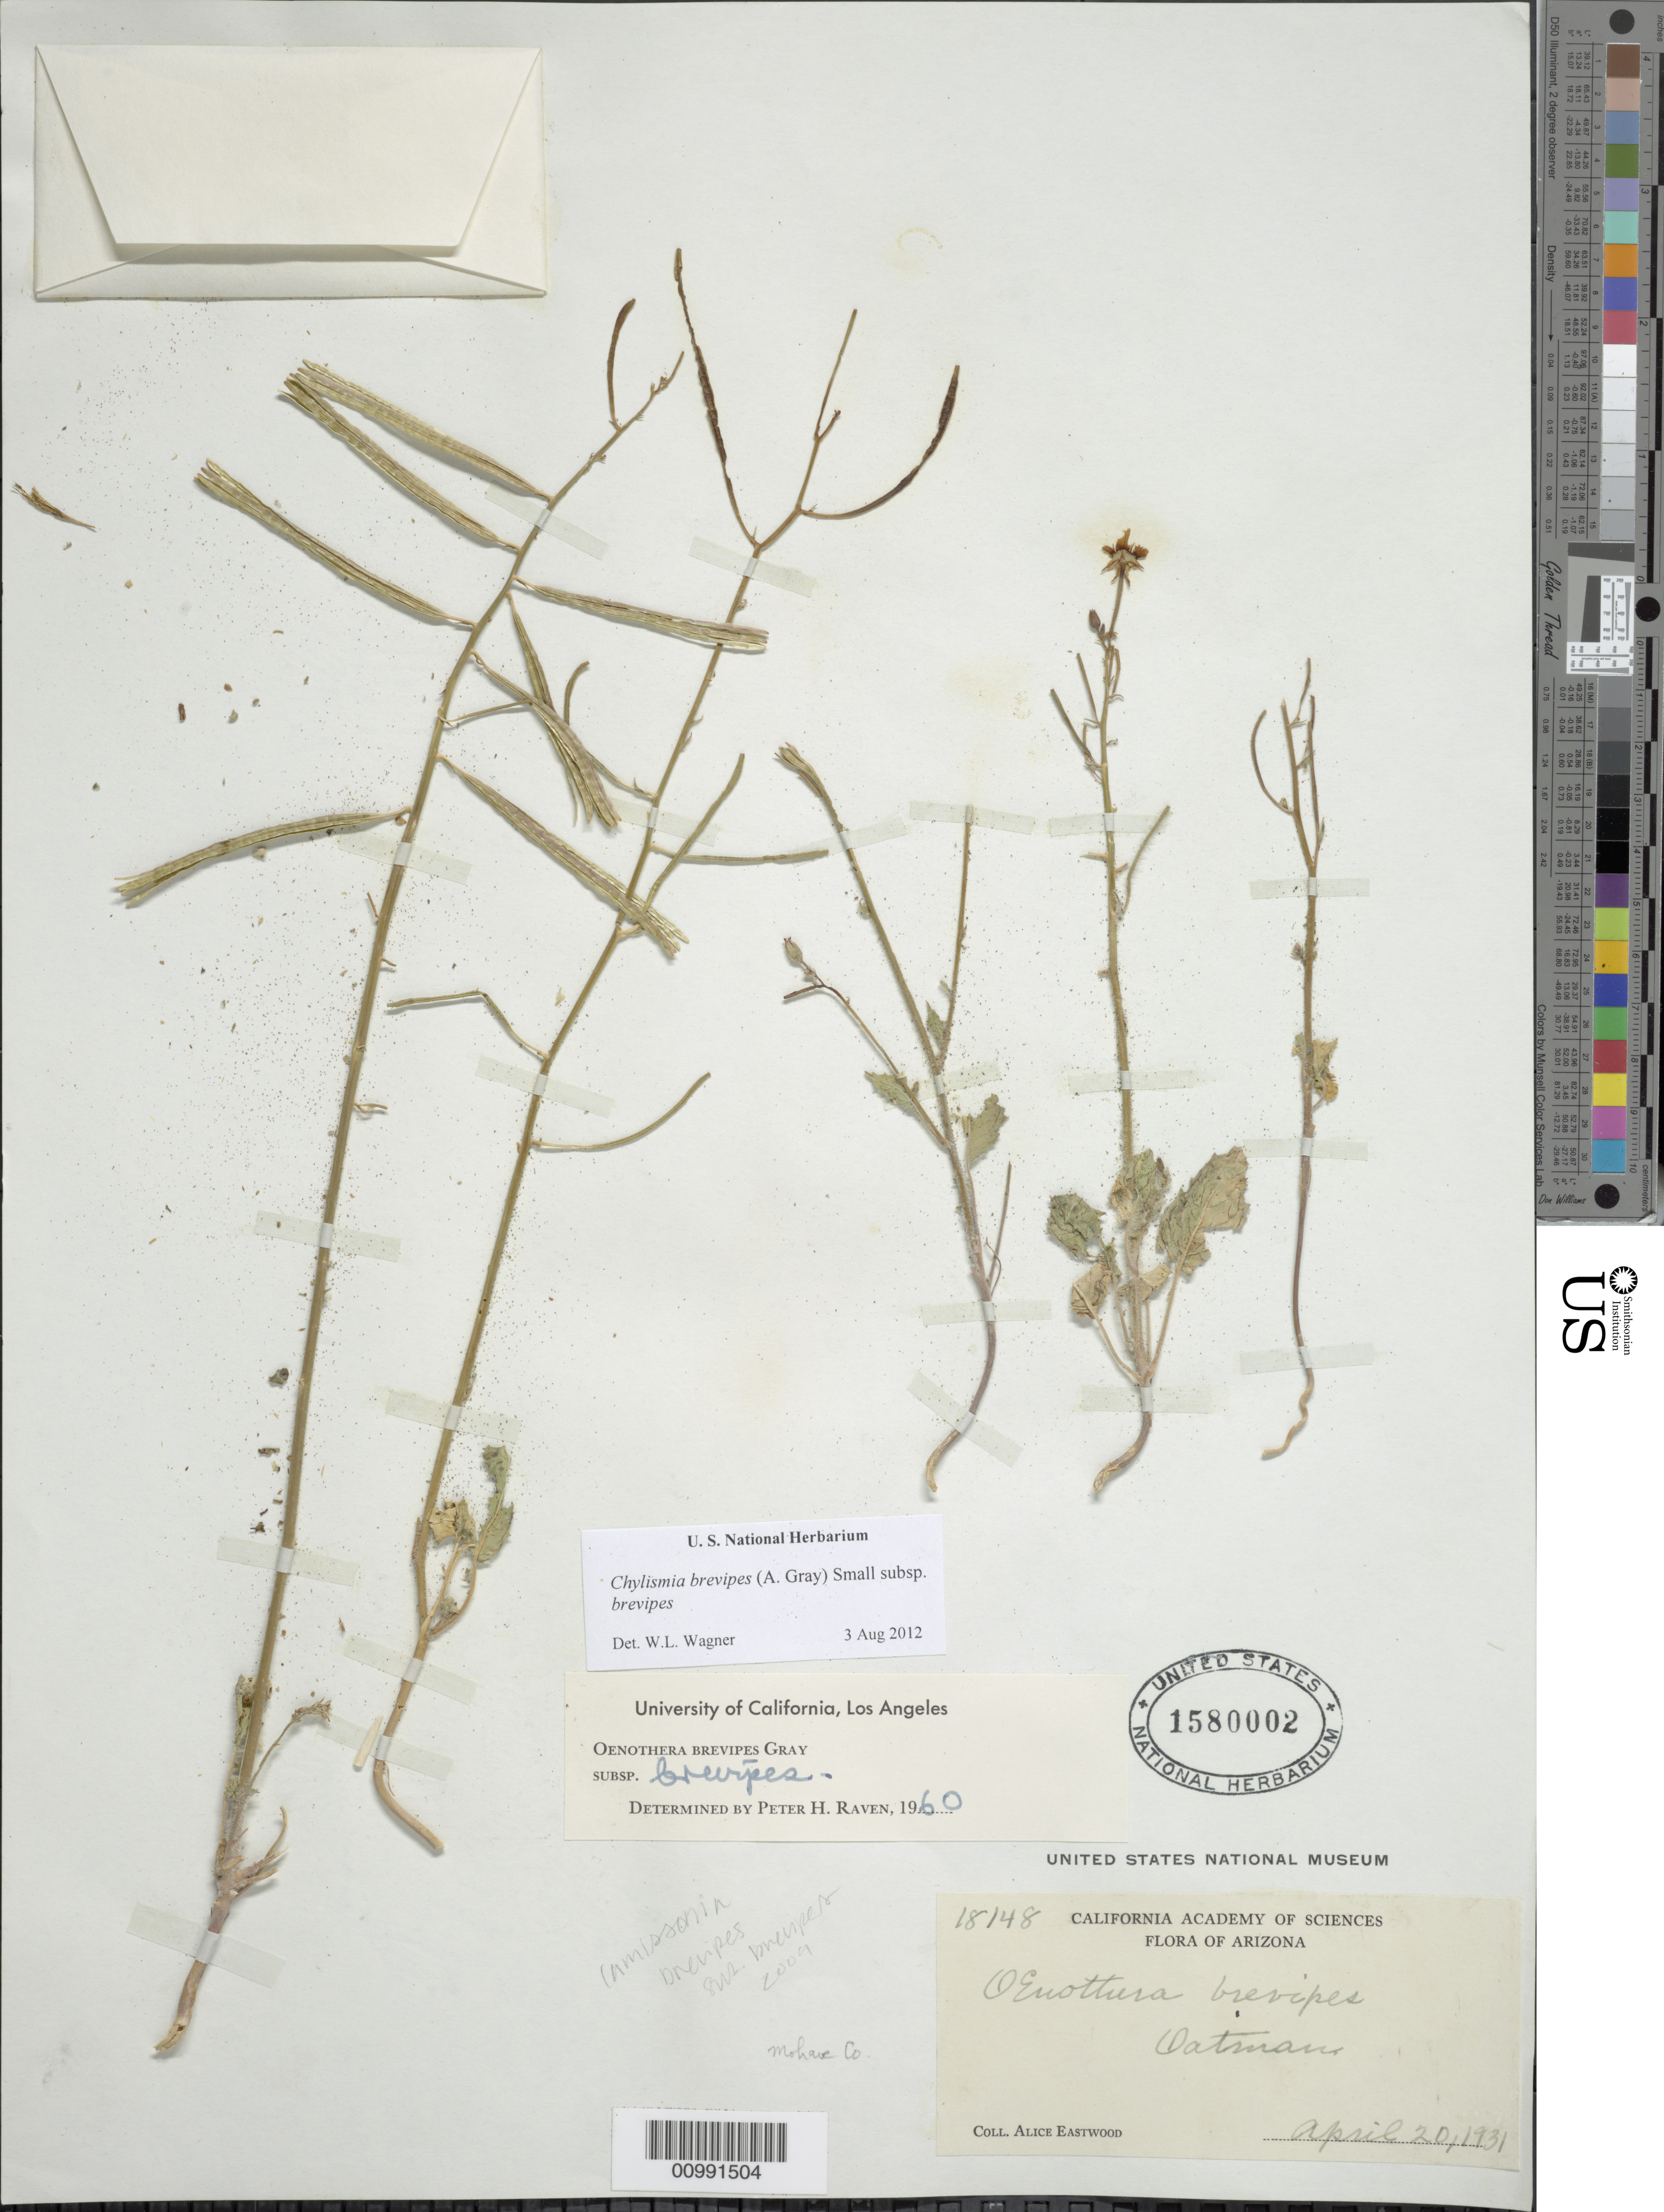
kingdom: Plantae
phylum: Tracheophyta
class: Magnoliopsida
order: Myrtales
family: Onagraceae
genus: Chylismia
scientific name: Chylismia brevipes subsp. brevipes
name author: (A. Gray) Small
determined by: Wagner, W. L., (BOT), Smithsonian Institution - National Museum of Natural History (UNITED STATES)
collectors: A. Eastwood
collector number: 18148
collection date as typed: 20 Apr 1931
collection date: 1931-04-20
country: United States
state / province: Arizona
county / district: Mohave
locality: Oatman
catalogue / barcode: US 1580002